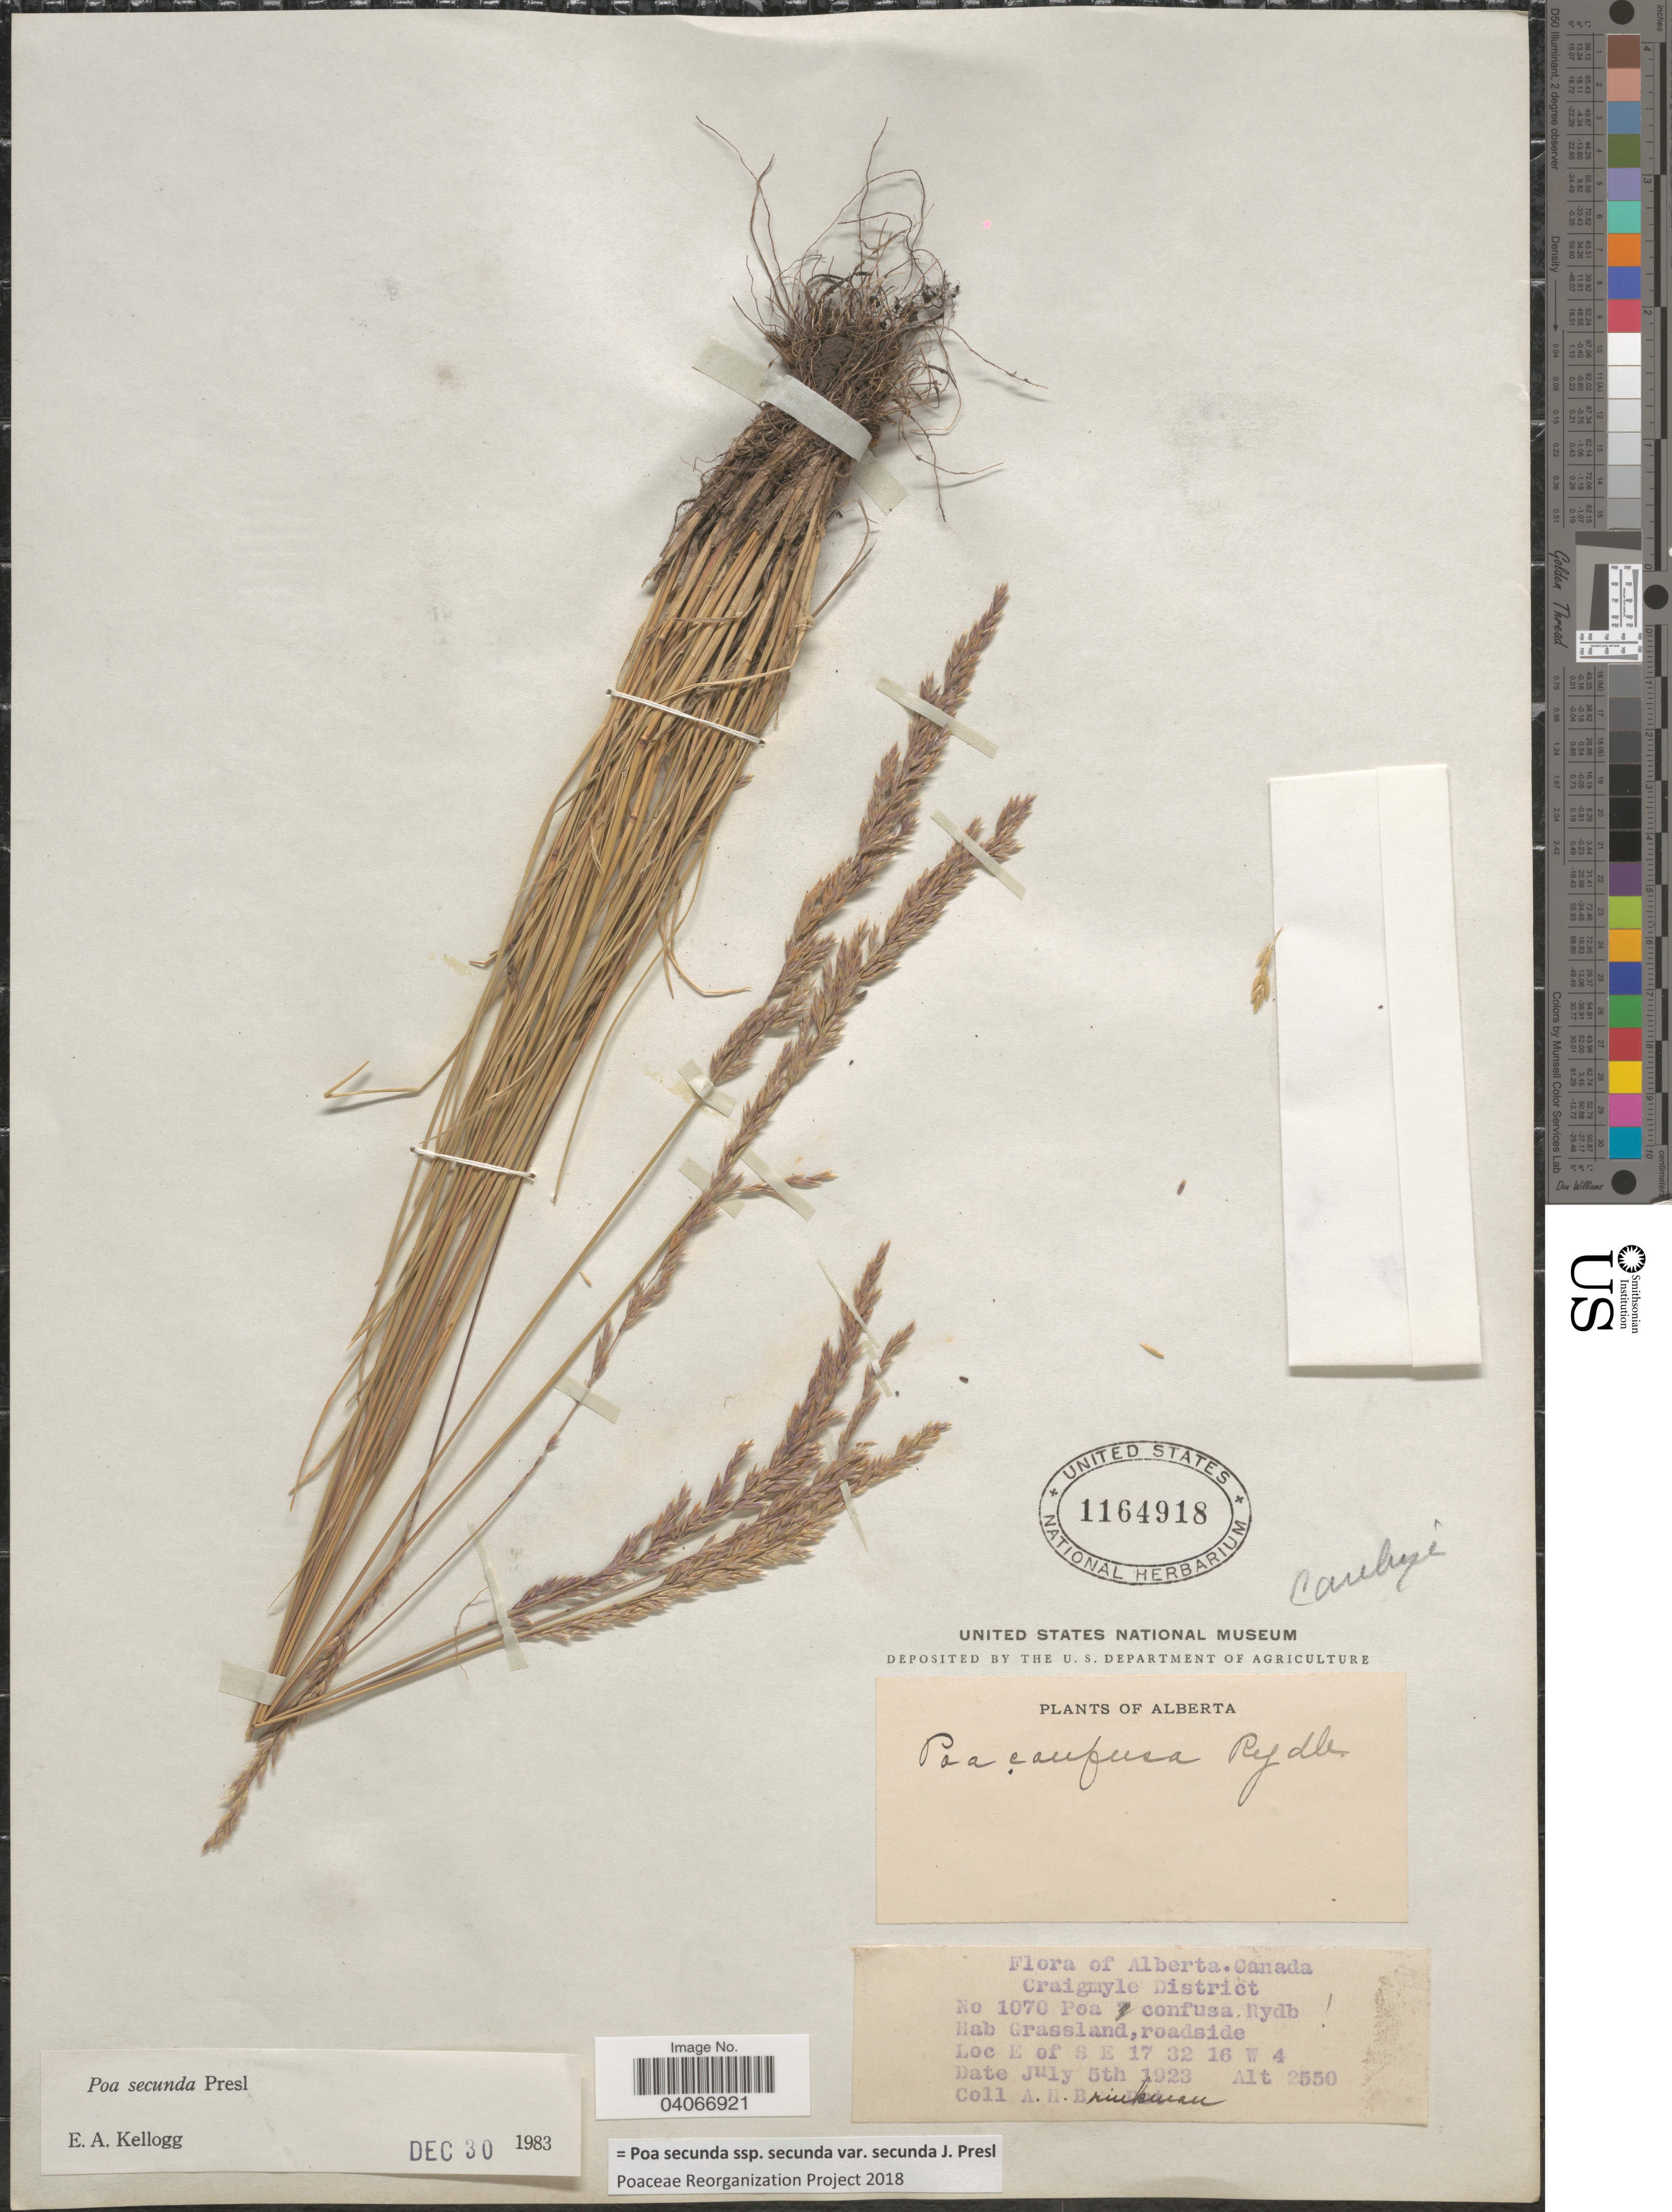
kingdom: Plantae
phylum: Tracheophyta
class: Liliopsida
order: Poales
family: Poaceae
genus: Poa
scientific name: Poa secunda subsp. secunda var. secunda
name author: J. Presl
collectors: A. Brinkman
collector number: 1070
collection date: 1923-07-05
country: Canada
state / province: Alberta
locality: Craigmyle District. Grassland, roadside. E of S E 17 32 16 W 4.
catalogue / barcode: US 1164918